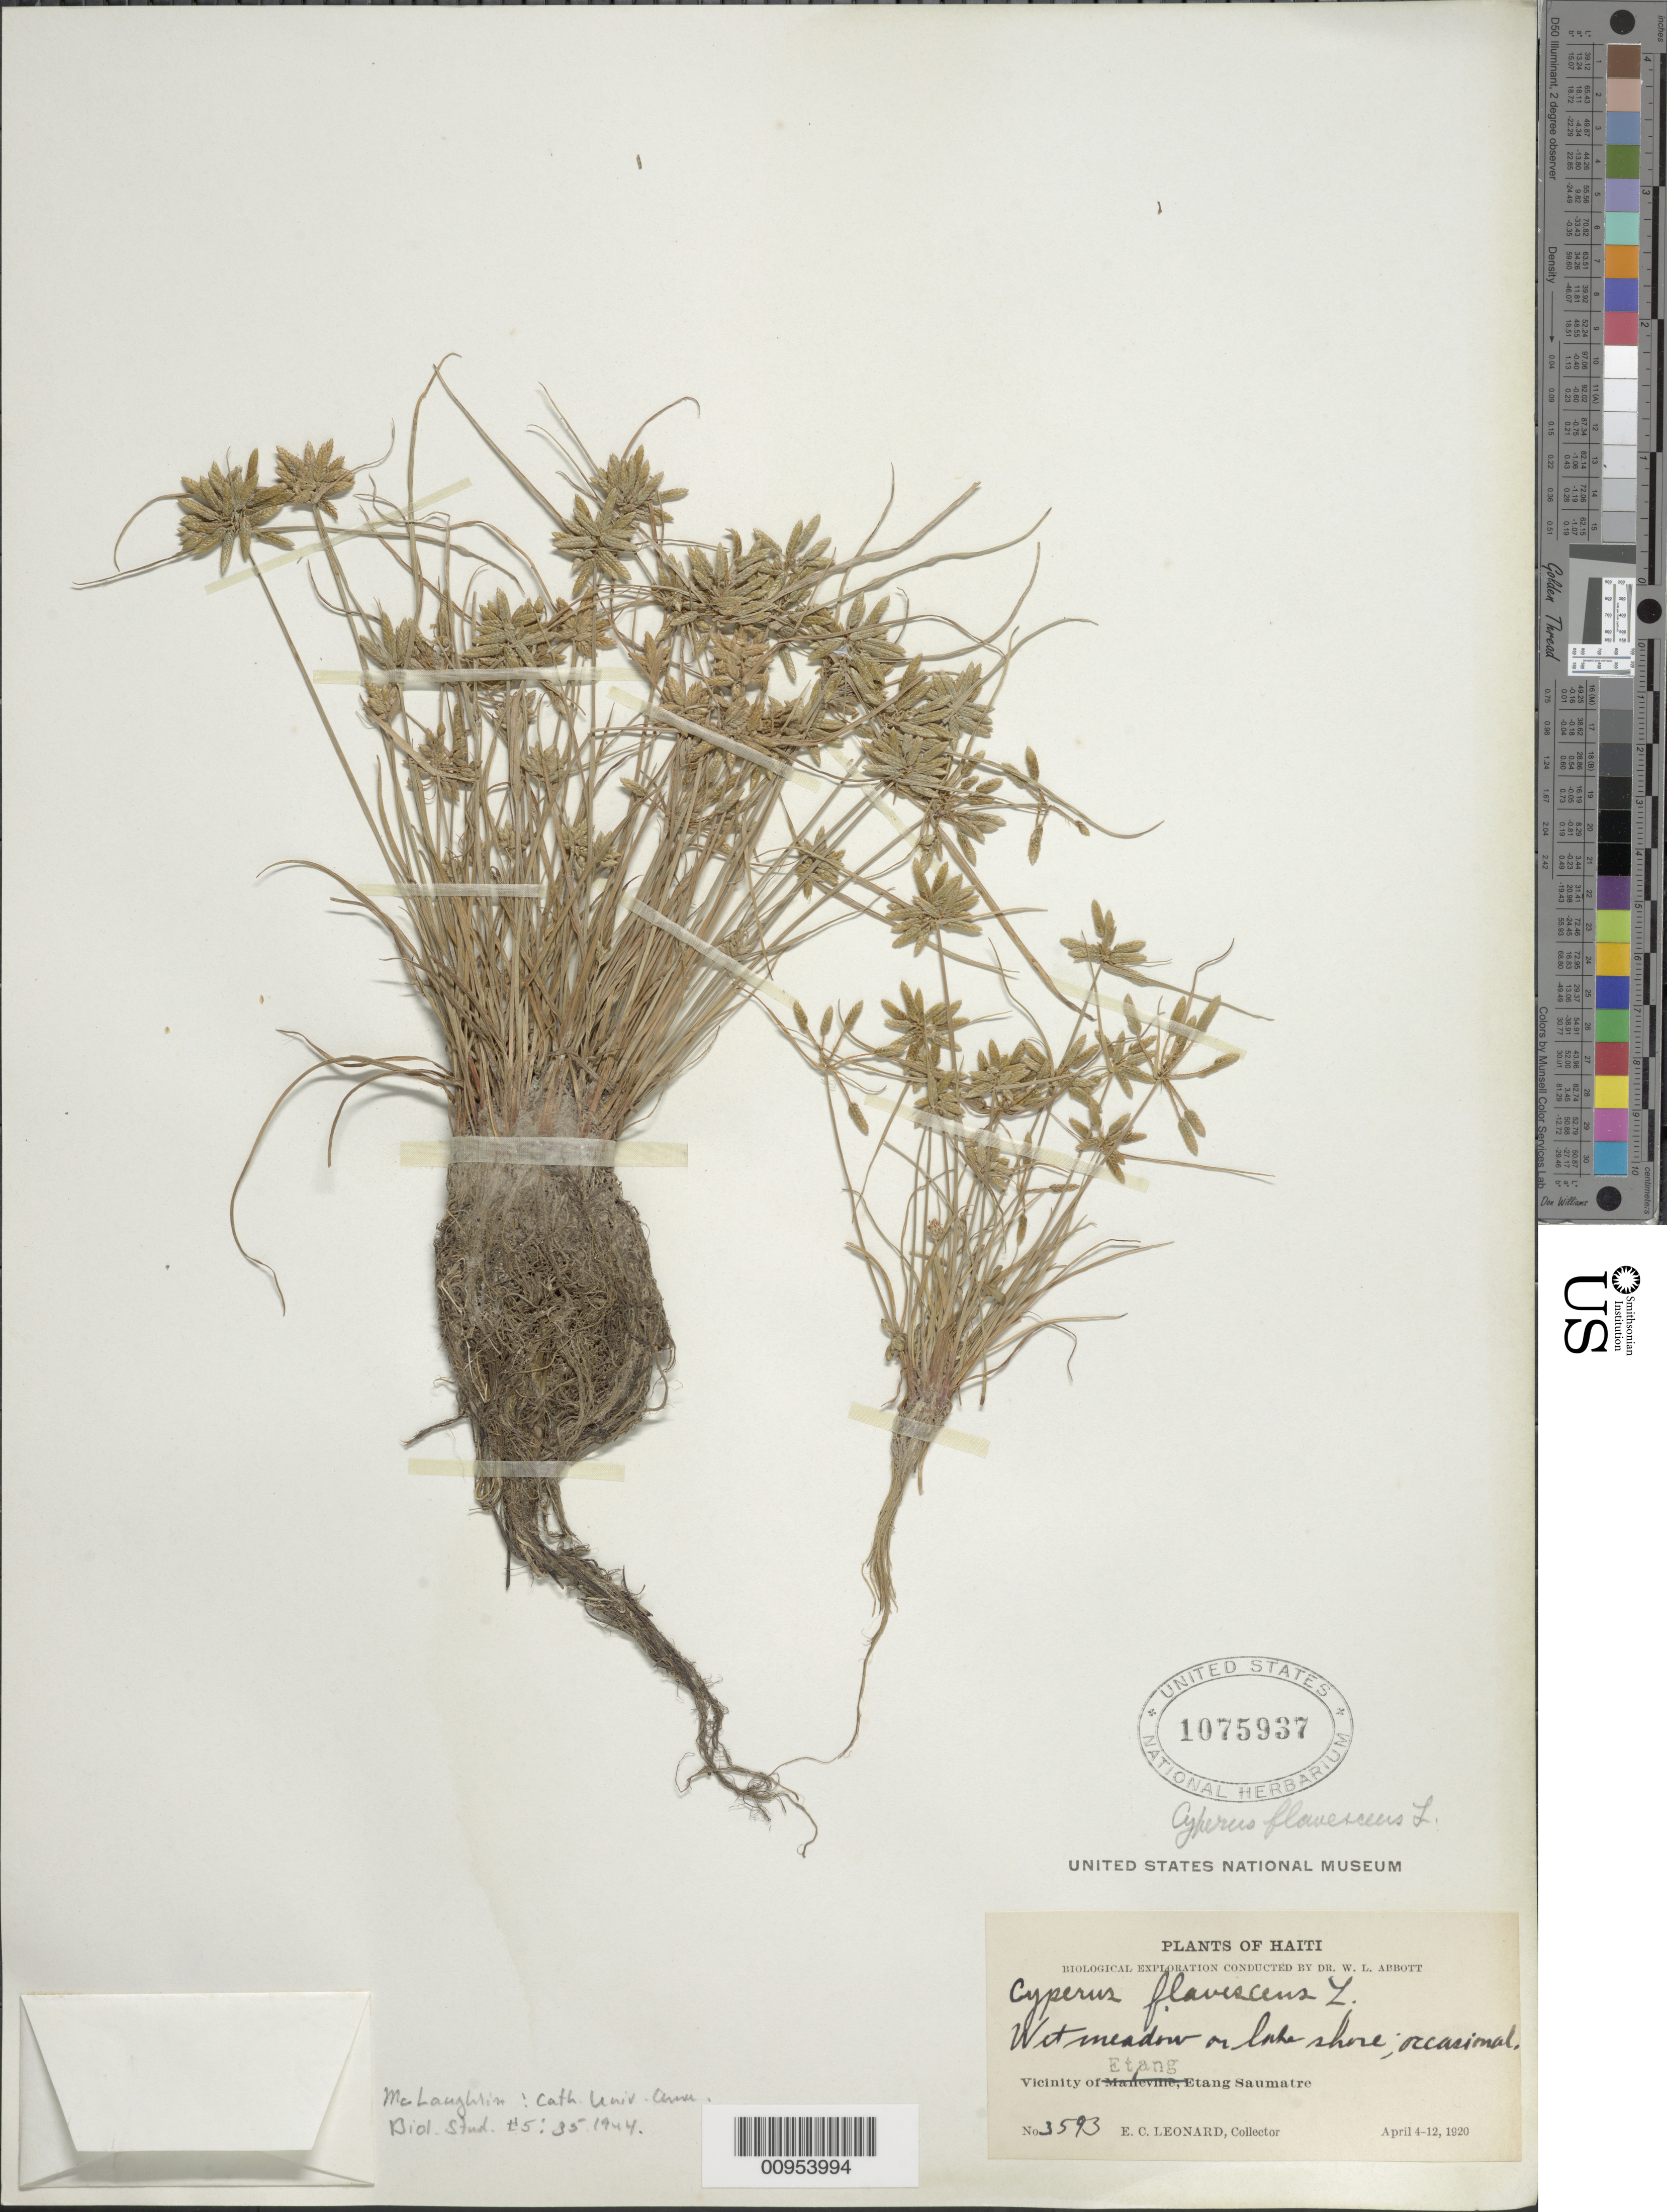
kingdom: Plantae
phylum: Tracheophyta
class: Liliopsida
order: Poales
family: Cyperaceae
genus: Cyperus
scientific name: Cyperus flavescens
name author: L.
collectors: E. C. Leonard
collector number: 3593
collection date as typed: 04 Apr 1920 to 12 Apr 1920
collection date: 1920-04-04/1920-04-12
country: Haiti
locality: Vicinity of Etang, Etang Saumatre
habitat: Wet meadow or lake shore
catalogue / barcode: US 1075937